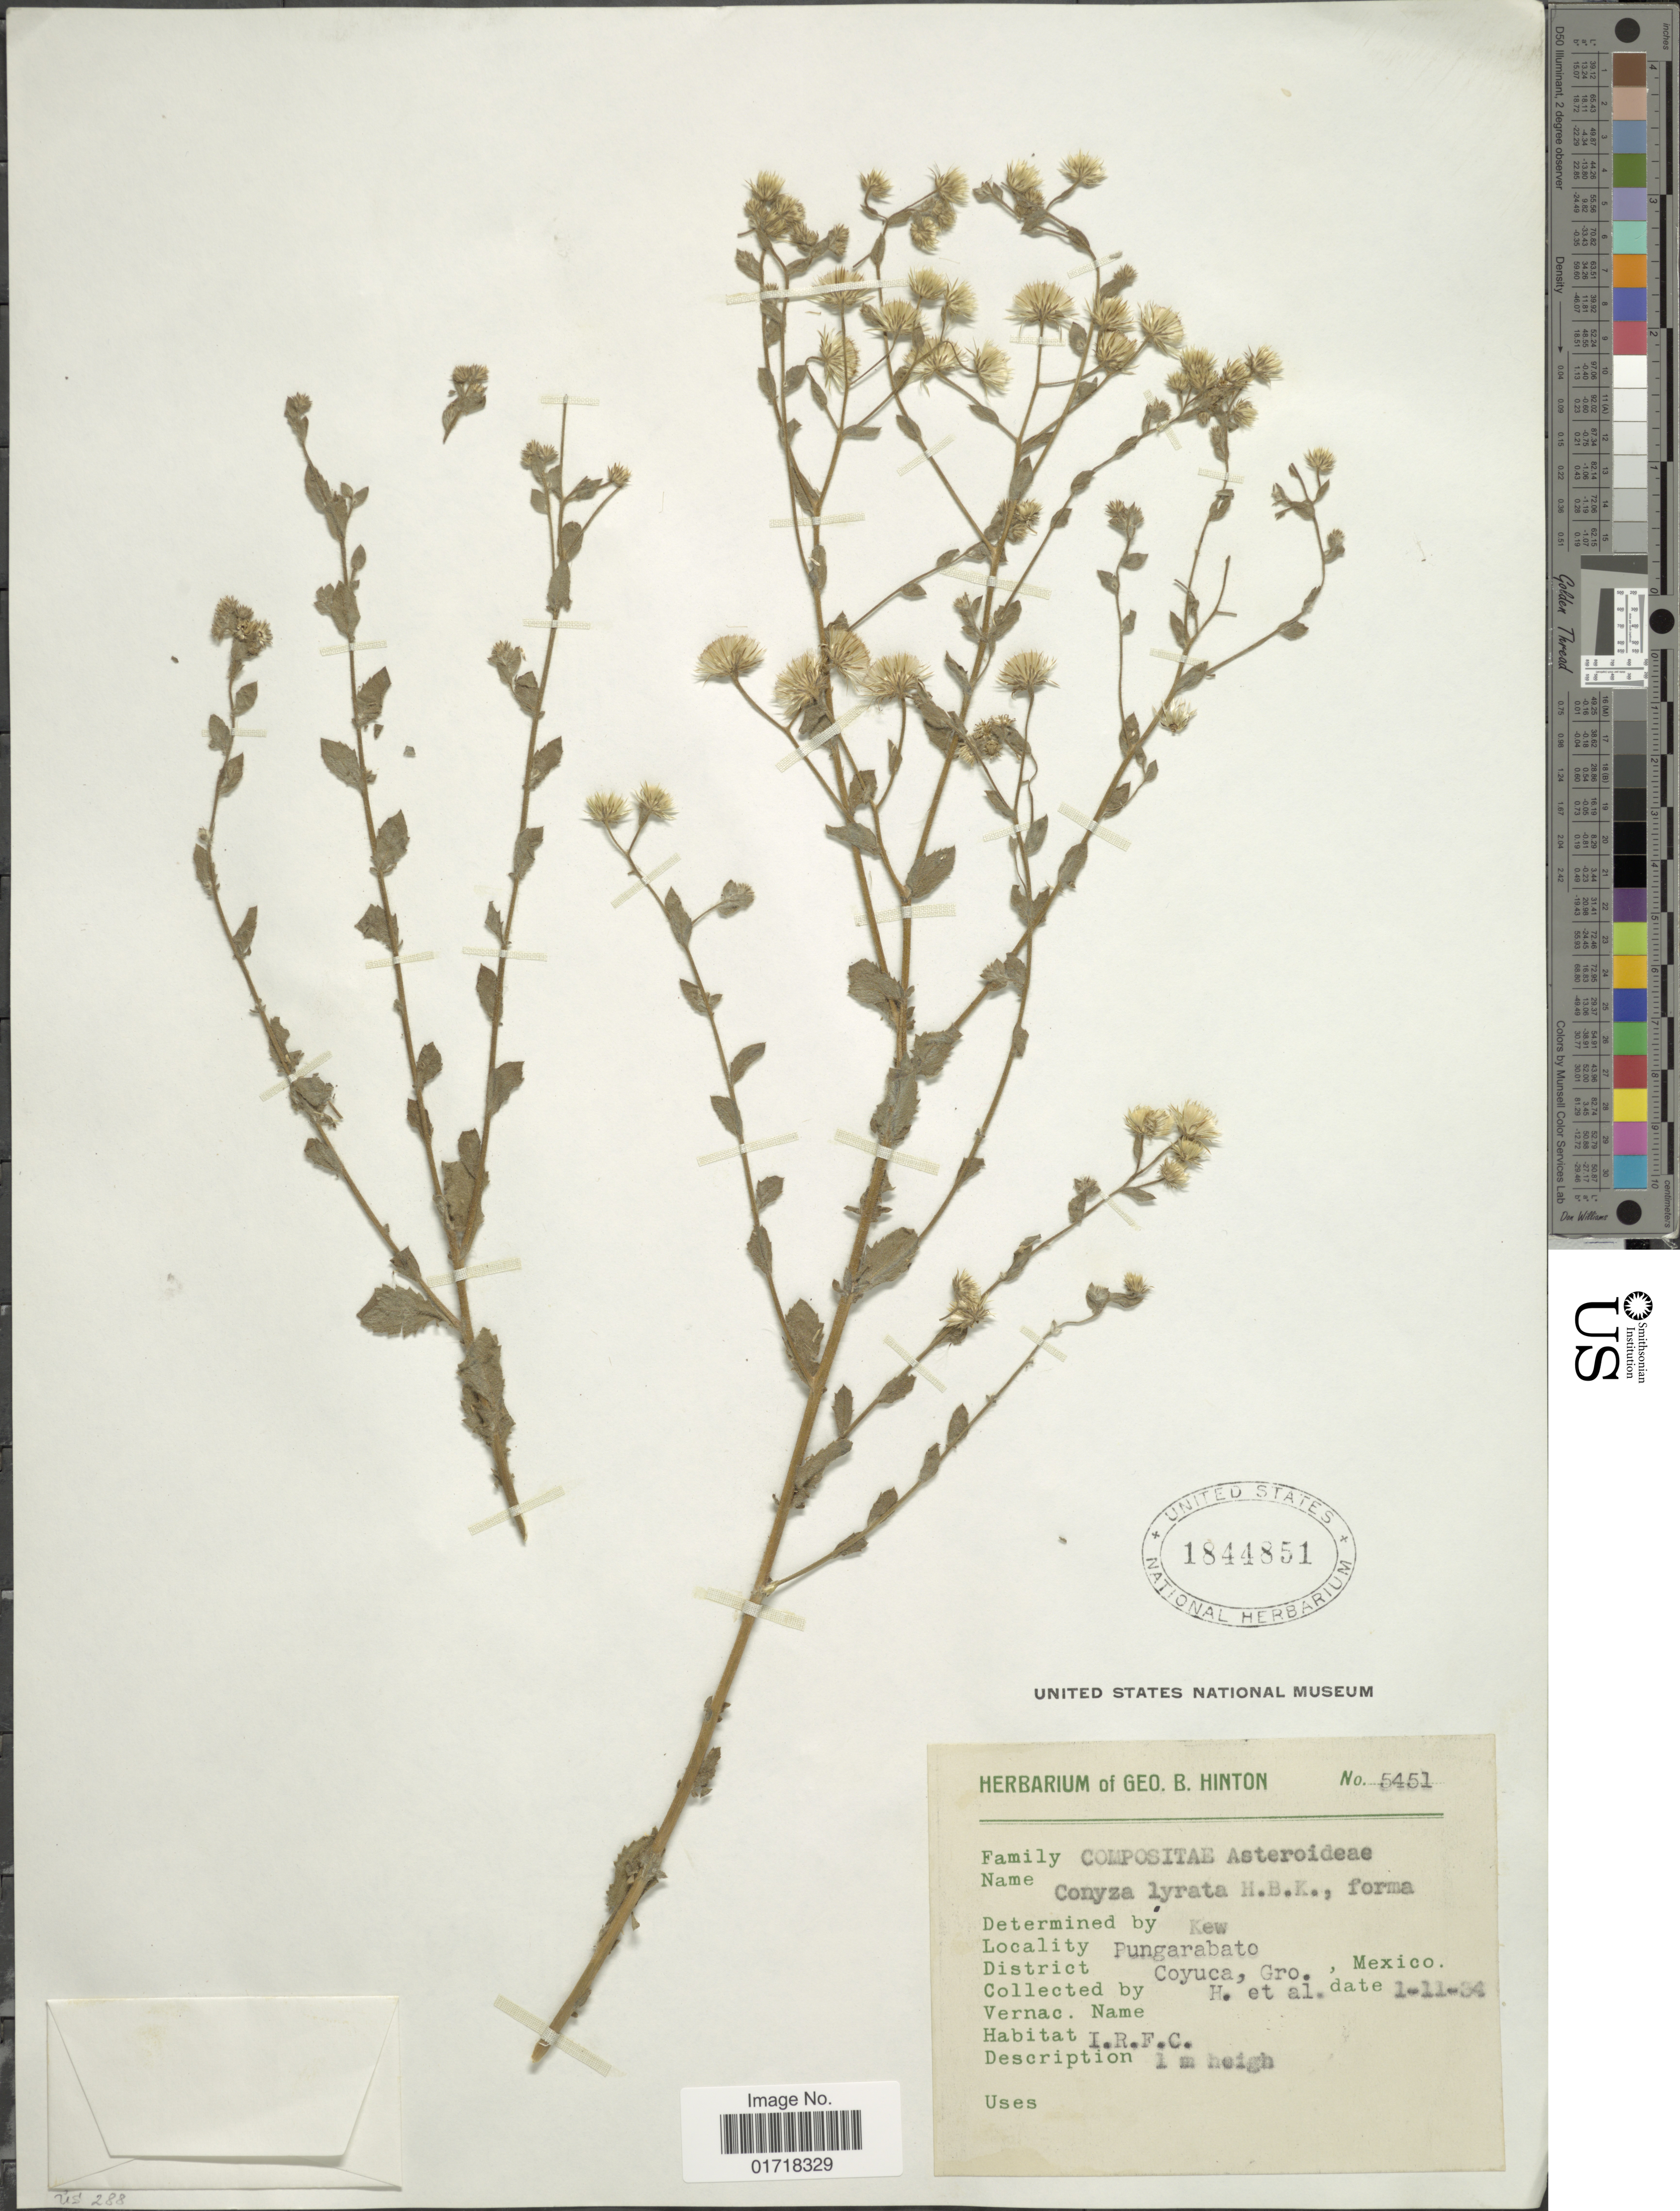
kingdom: Plantae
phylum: Tracheophyta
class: Magnoliopsida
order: Asterales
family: Asteraceae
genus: Pseudoconyza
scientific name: Pseudoconyza lyrata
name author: (Kunth) Cuatrec.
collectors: ex herb. G. B. Hinton & et al.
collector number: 5451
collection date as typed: Transcribed d/m/y: 1/11/34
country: Mexico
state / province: Guerrero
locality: Pungarabato, Coyuca, Gro.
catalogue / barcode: US 1844851